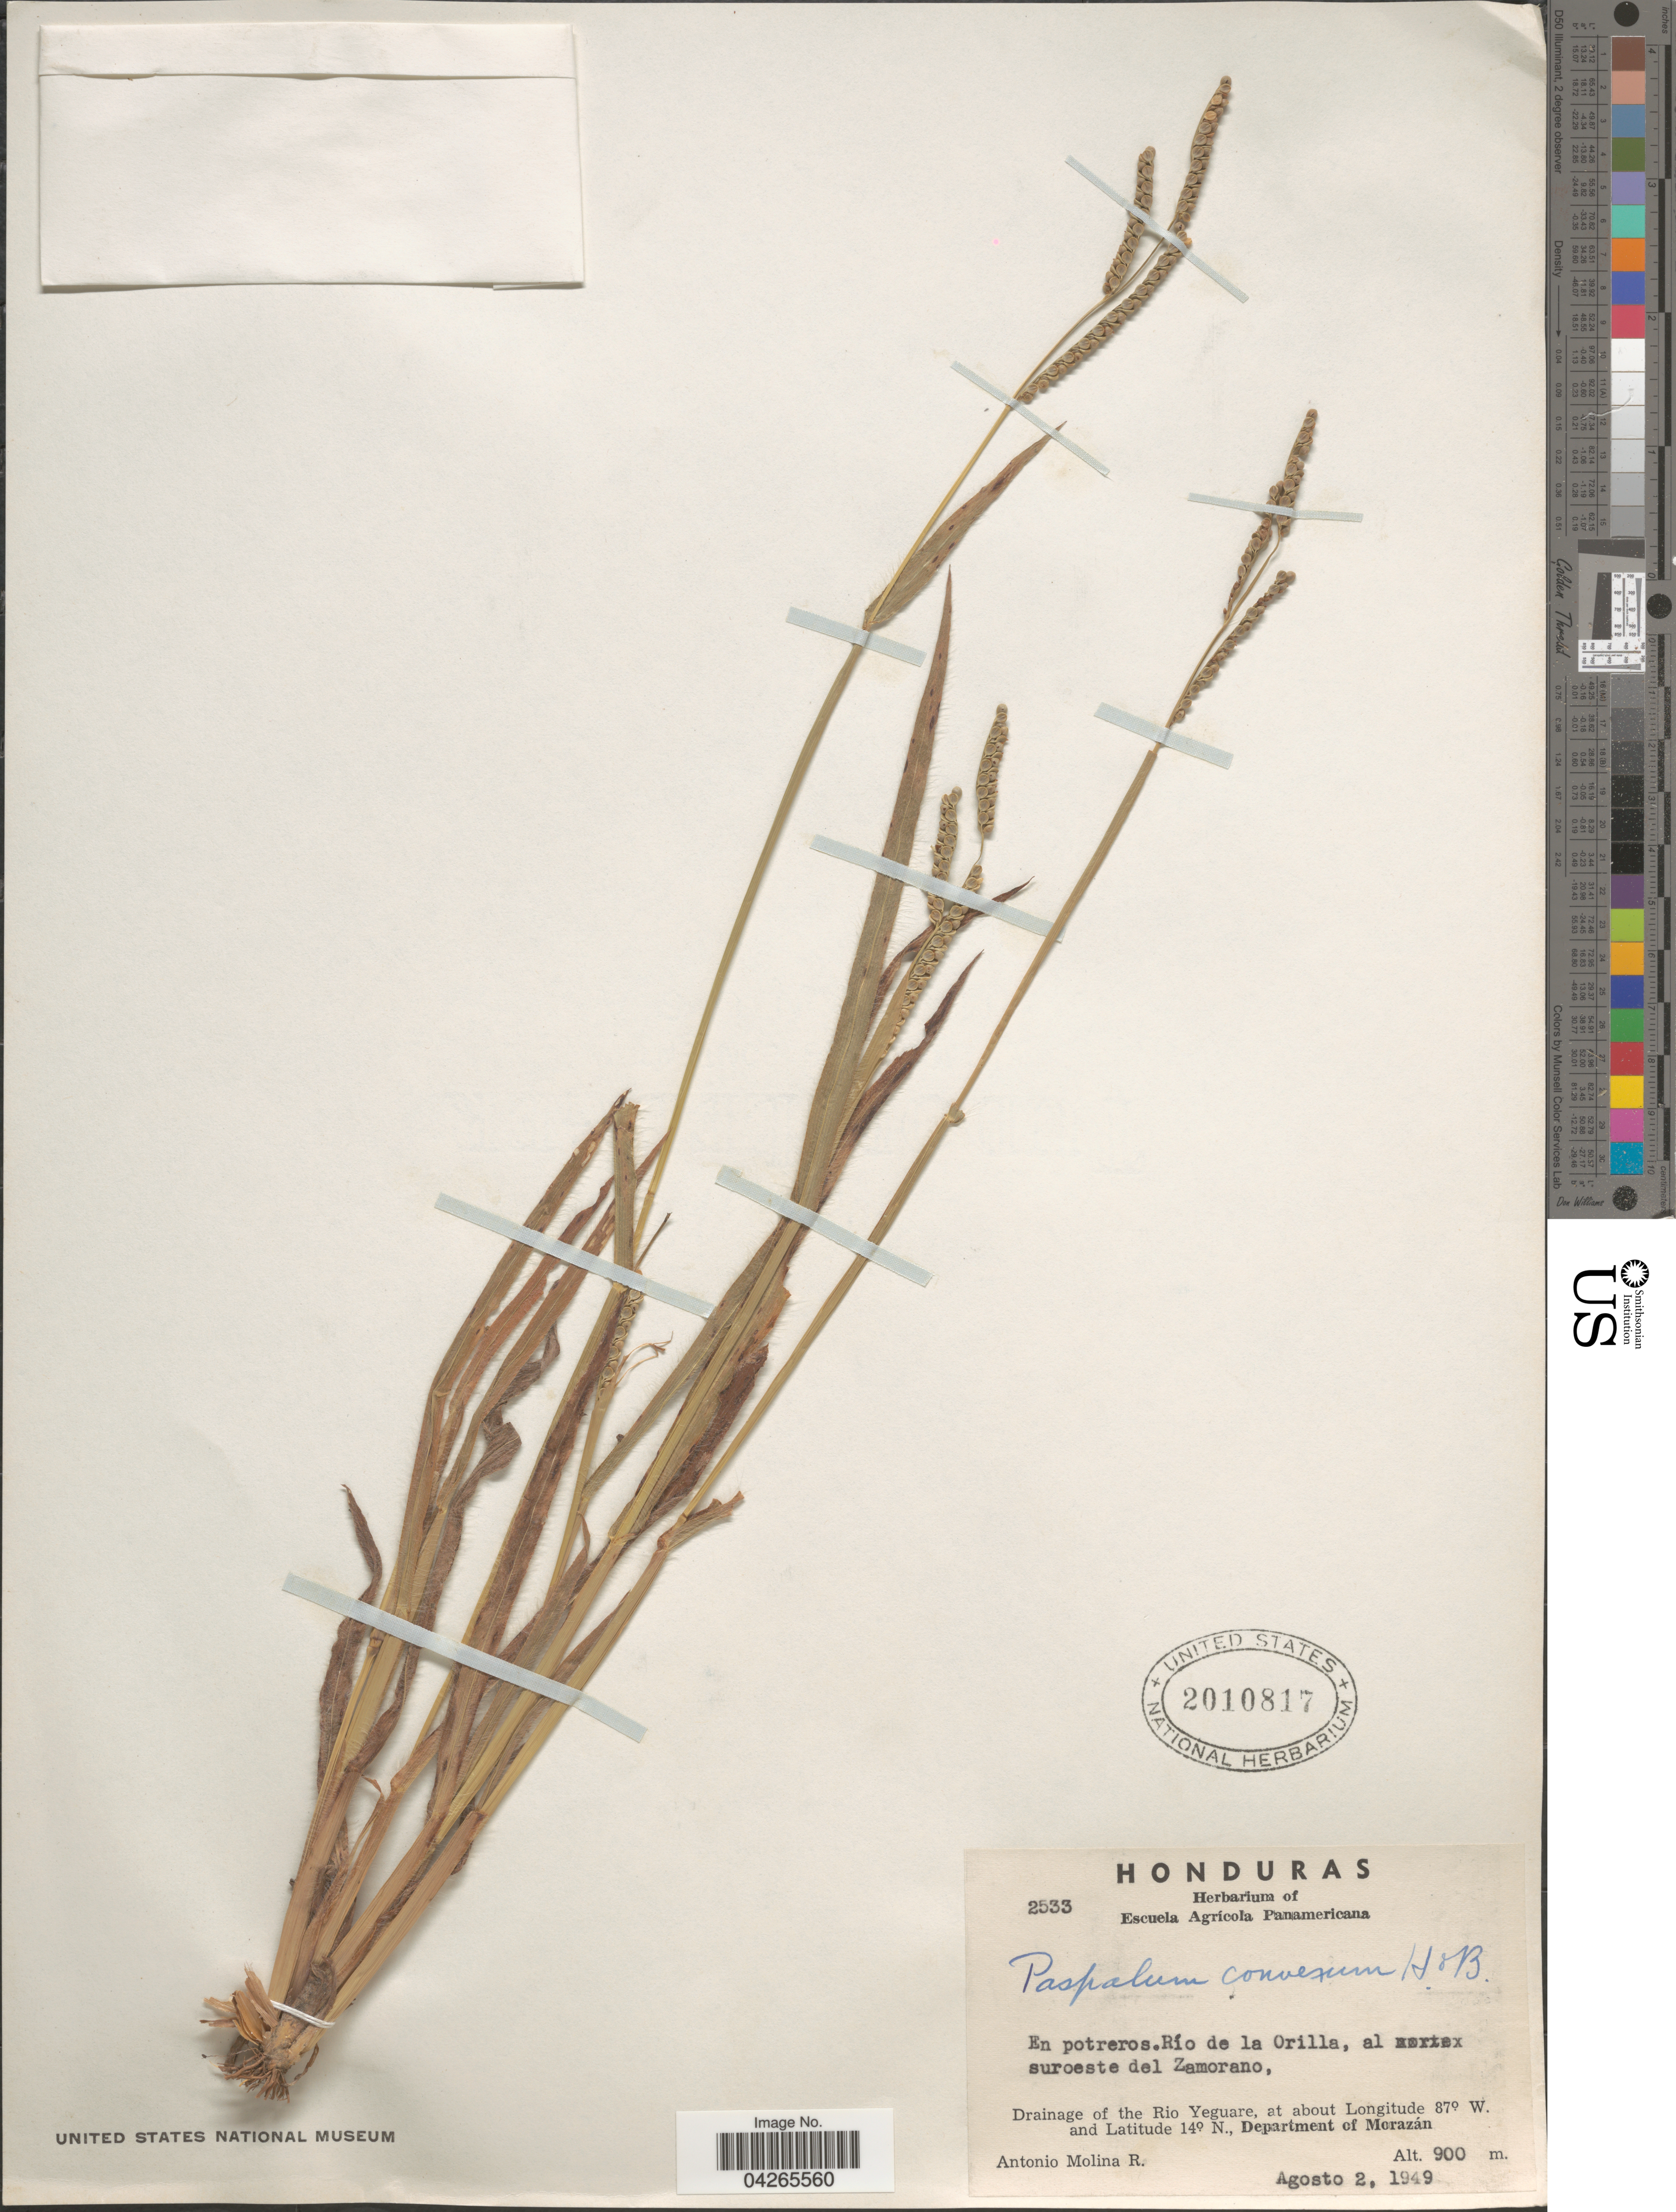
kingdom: Plantae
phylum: Tracheophyta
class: Liliopsida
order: Poales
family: Poaceae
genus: Paspalum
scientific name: Paspalum convexum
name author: Humb. & Bonpl. ex Flüggé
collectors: A. Molina R.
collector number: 2533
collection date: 1949-08-02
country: Honduras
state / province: Fco. Morazán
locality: Río de la Orilla, al suroeste del Zamorano. Drainage of the Rio Yeguare, Department of Morazán.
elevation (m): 900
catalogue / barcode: US 2010817